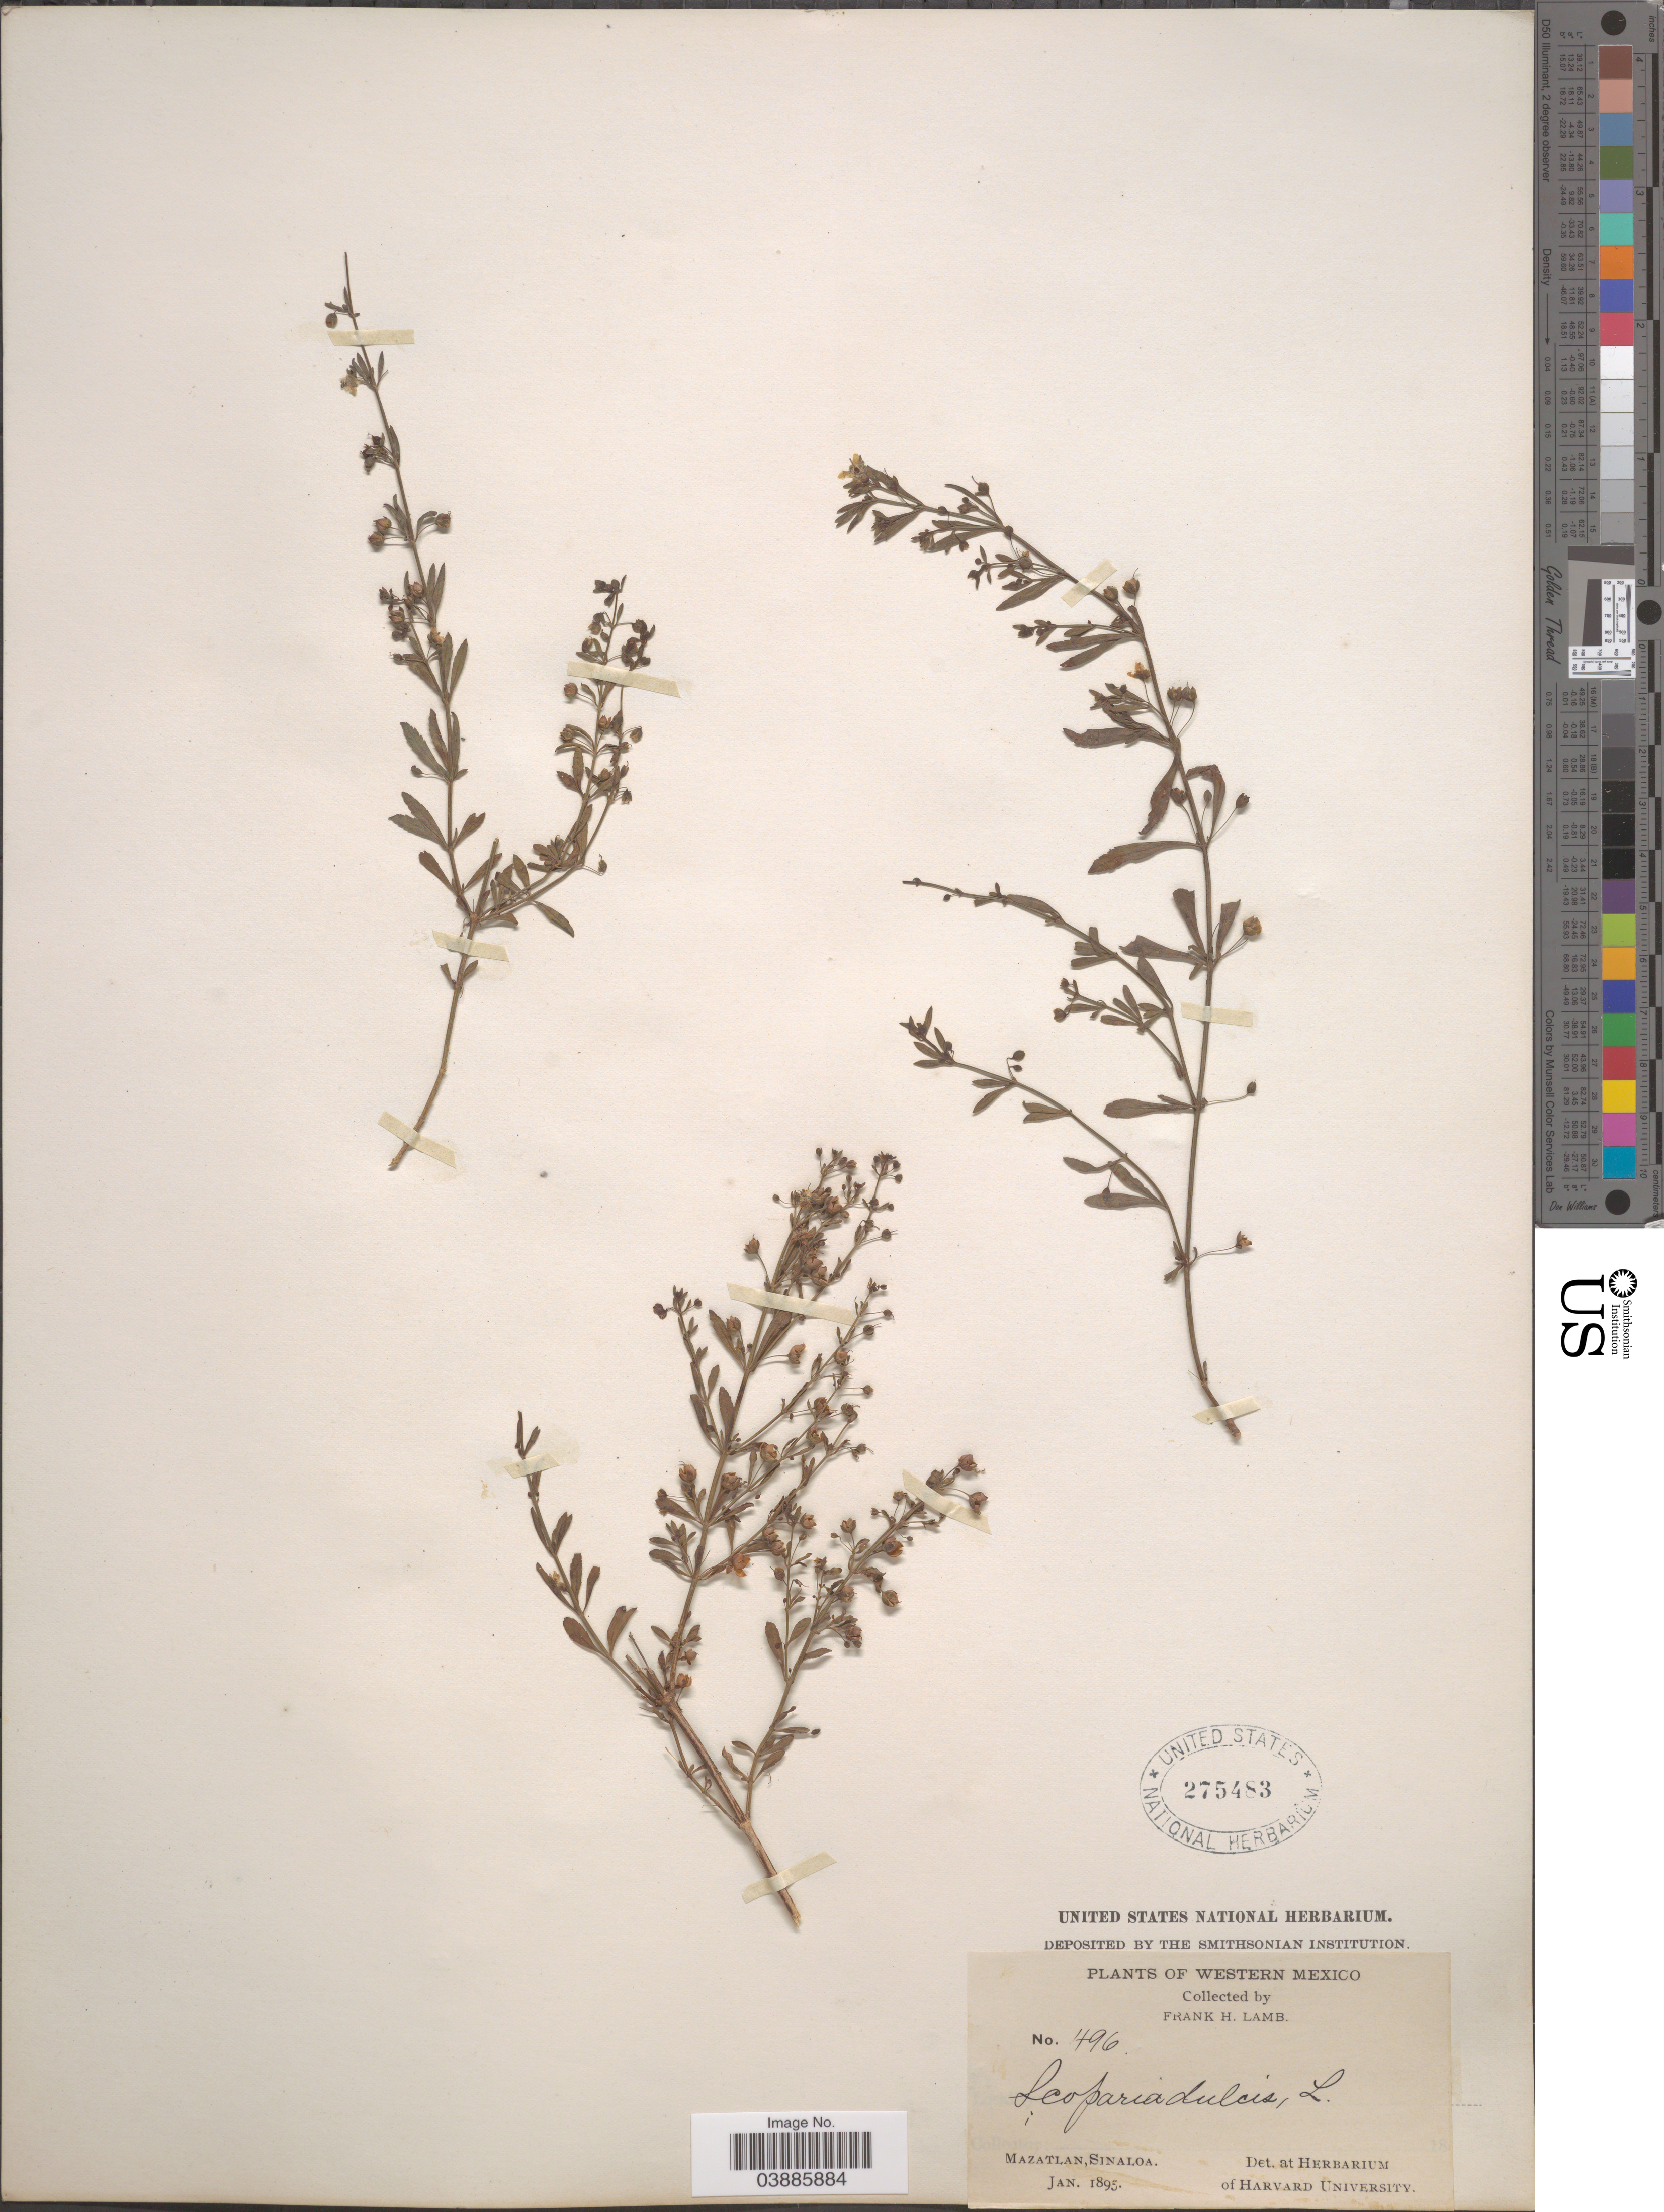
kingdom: Plantae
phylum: Tracheophyta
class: Magnoliopsida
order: Lamiales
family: Plantaginaceae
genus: Scoparia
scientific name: Scoparia dulcis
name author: L.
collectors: F. H. Lamb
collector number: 496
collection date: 1895-01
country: Mexico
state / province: Sinaloa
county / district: Mazatlán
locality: Mazatlán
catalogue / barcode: US 275483